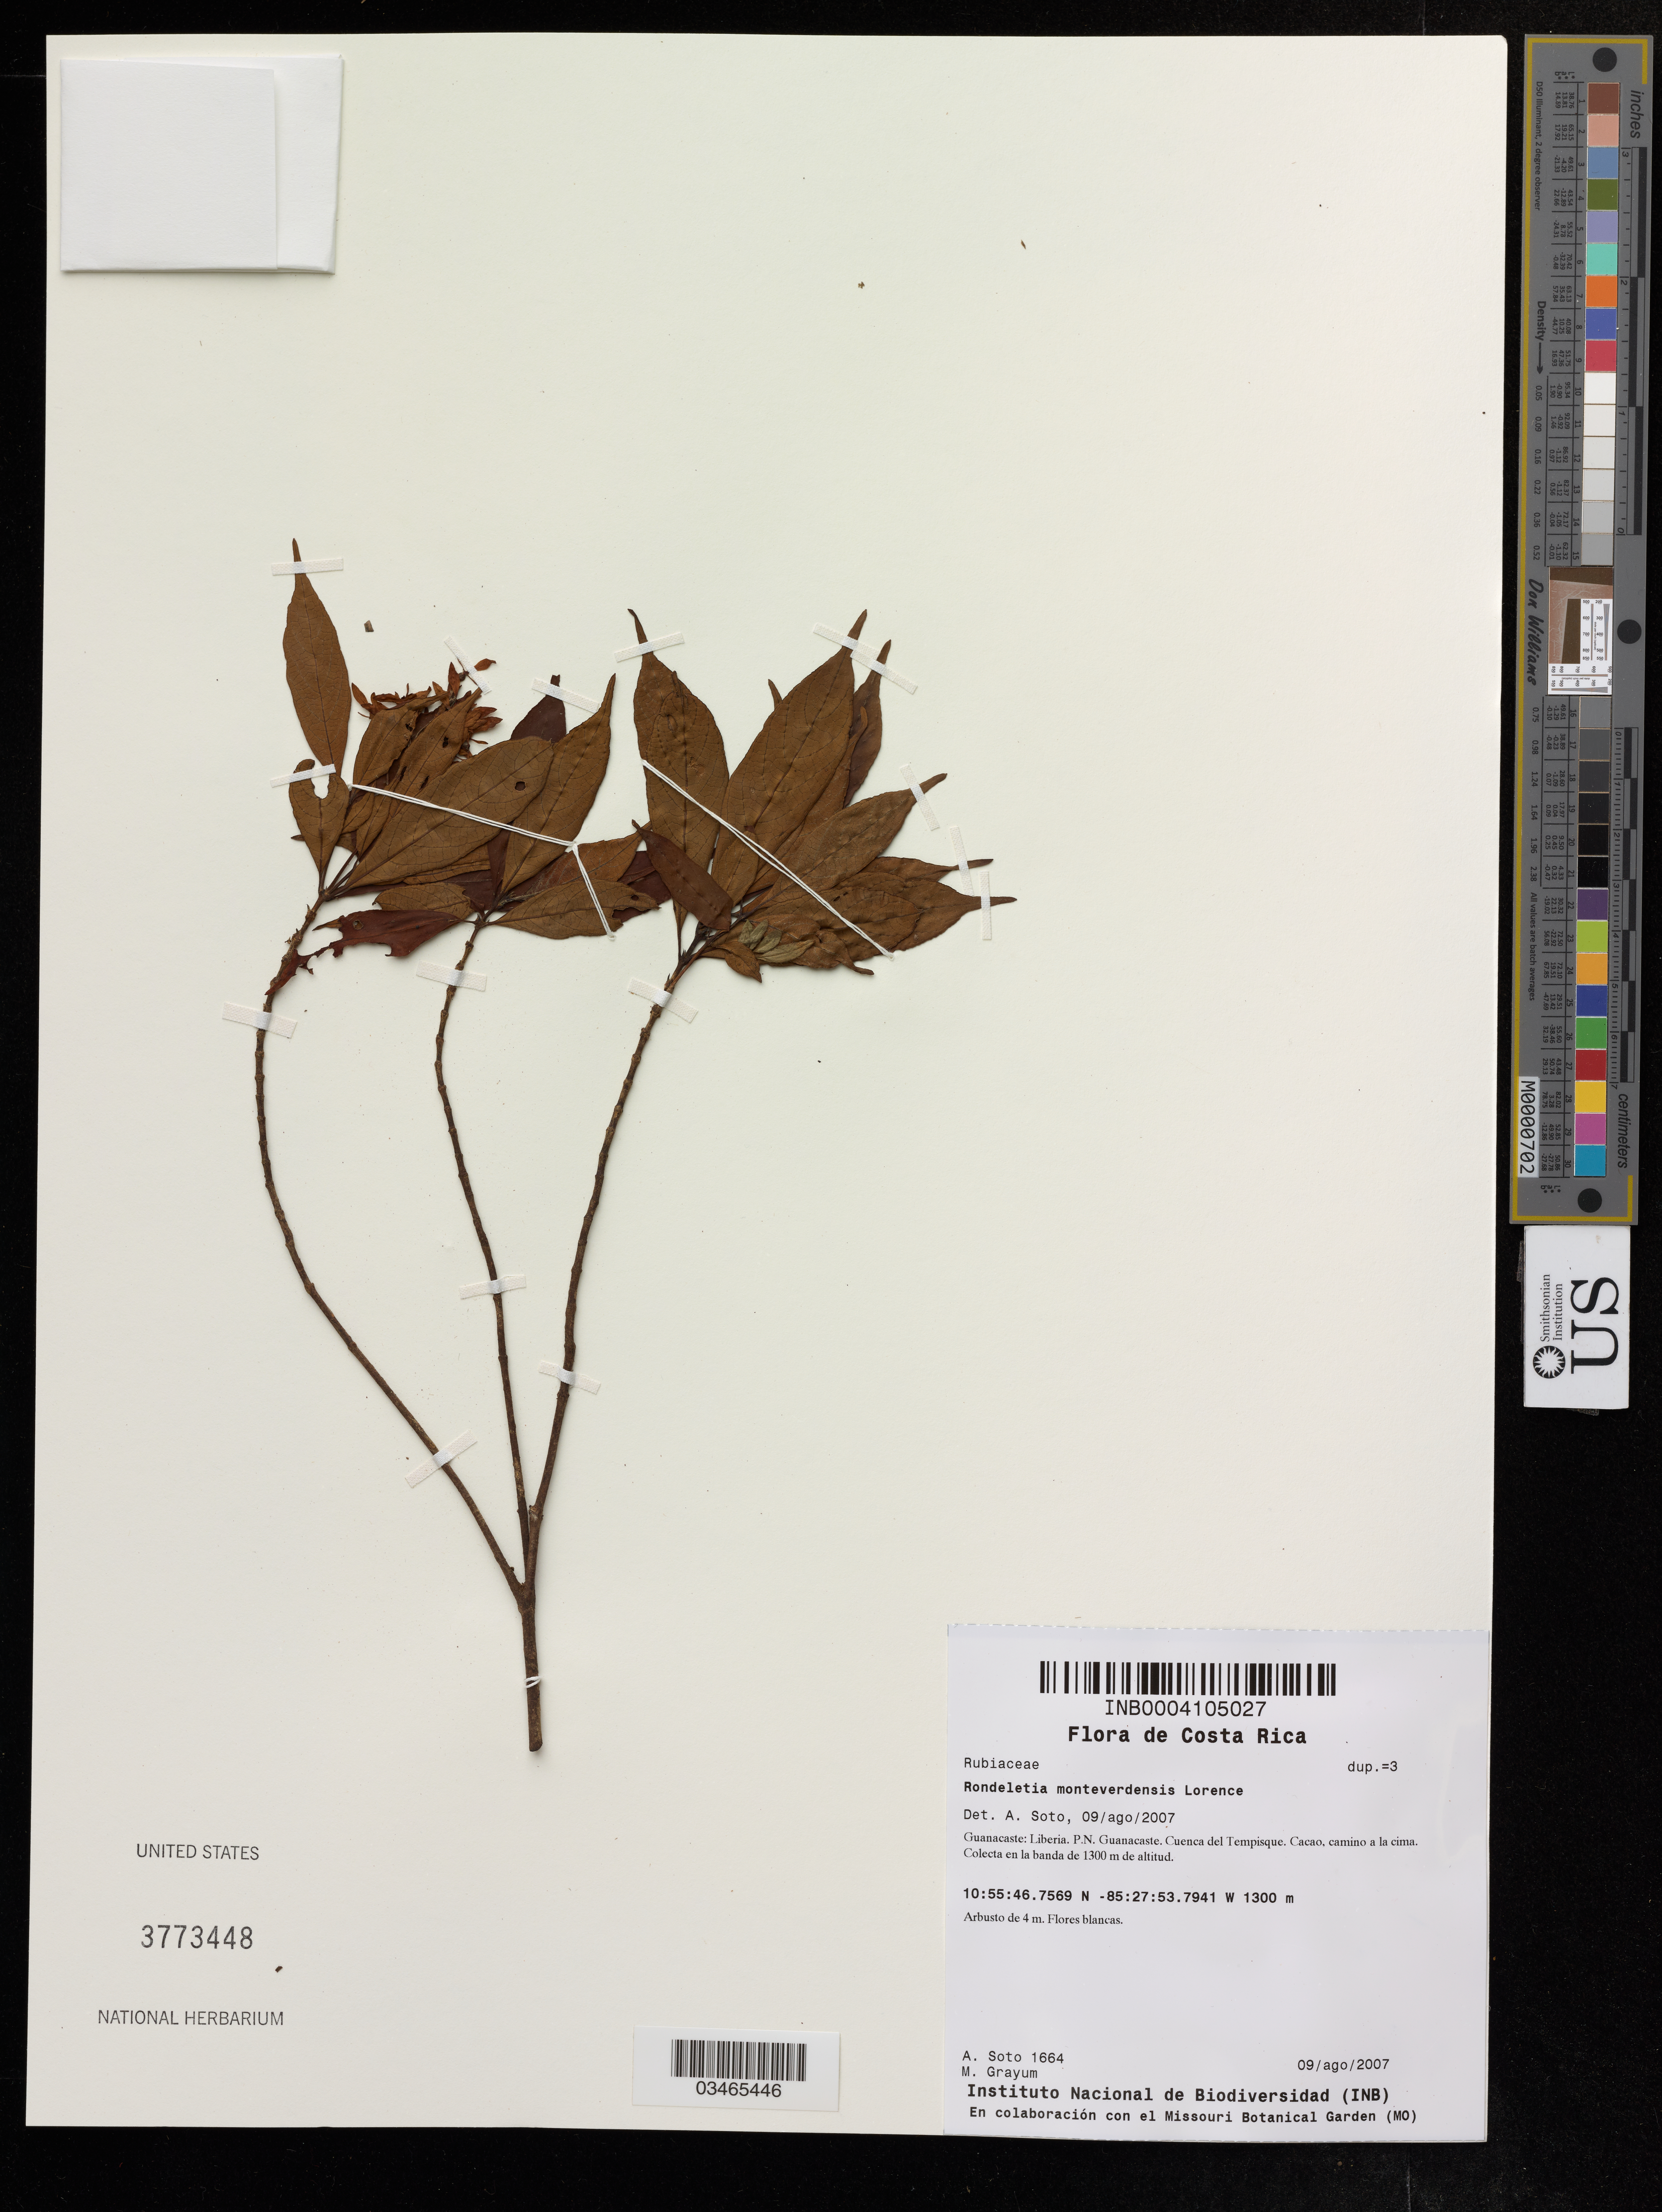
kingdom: Plantae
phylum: Tracheophyta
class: Magnoliopsida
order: Gentianales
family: Rubiaceae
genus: Rondeletia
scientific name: Rondeletia monteverdensis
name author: Lorence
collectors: A. Soto & M. H. Grayum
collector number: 1664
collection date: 2007-08-09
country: Costa Rica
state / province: Guanacaste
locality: Liberia. P.N. Guanacaste. Cuenca del Tempisque.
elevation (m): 1300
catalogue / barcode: US 3773448